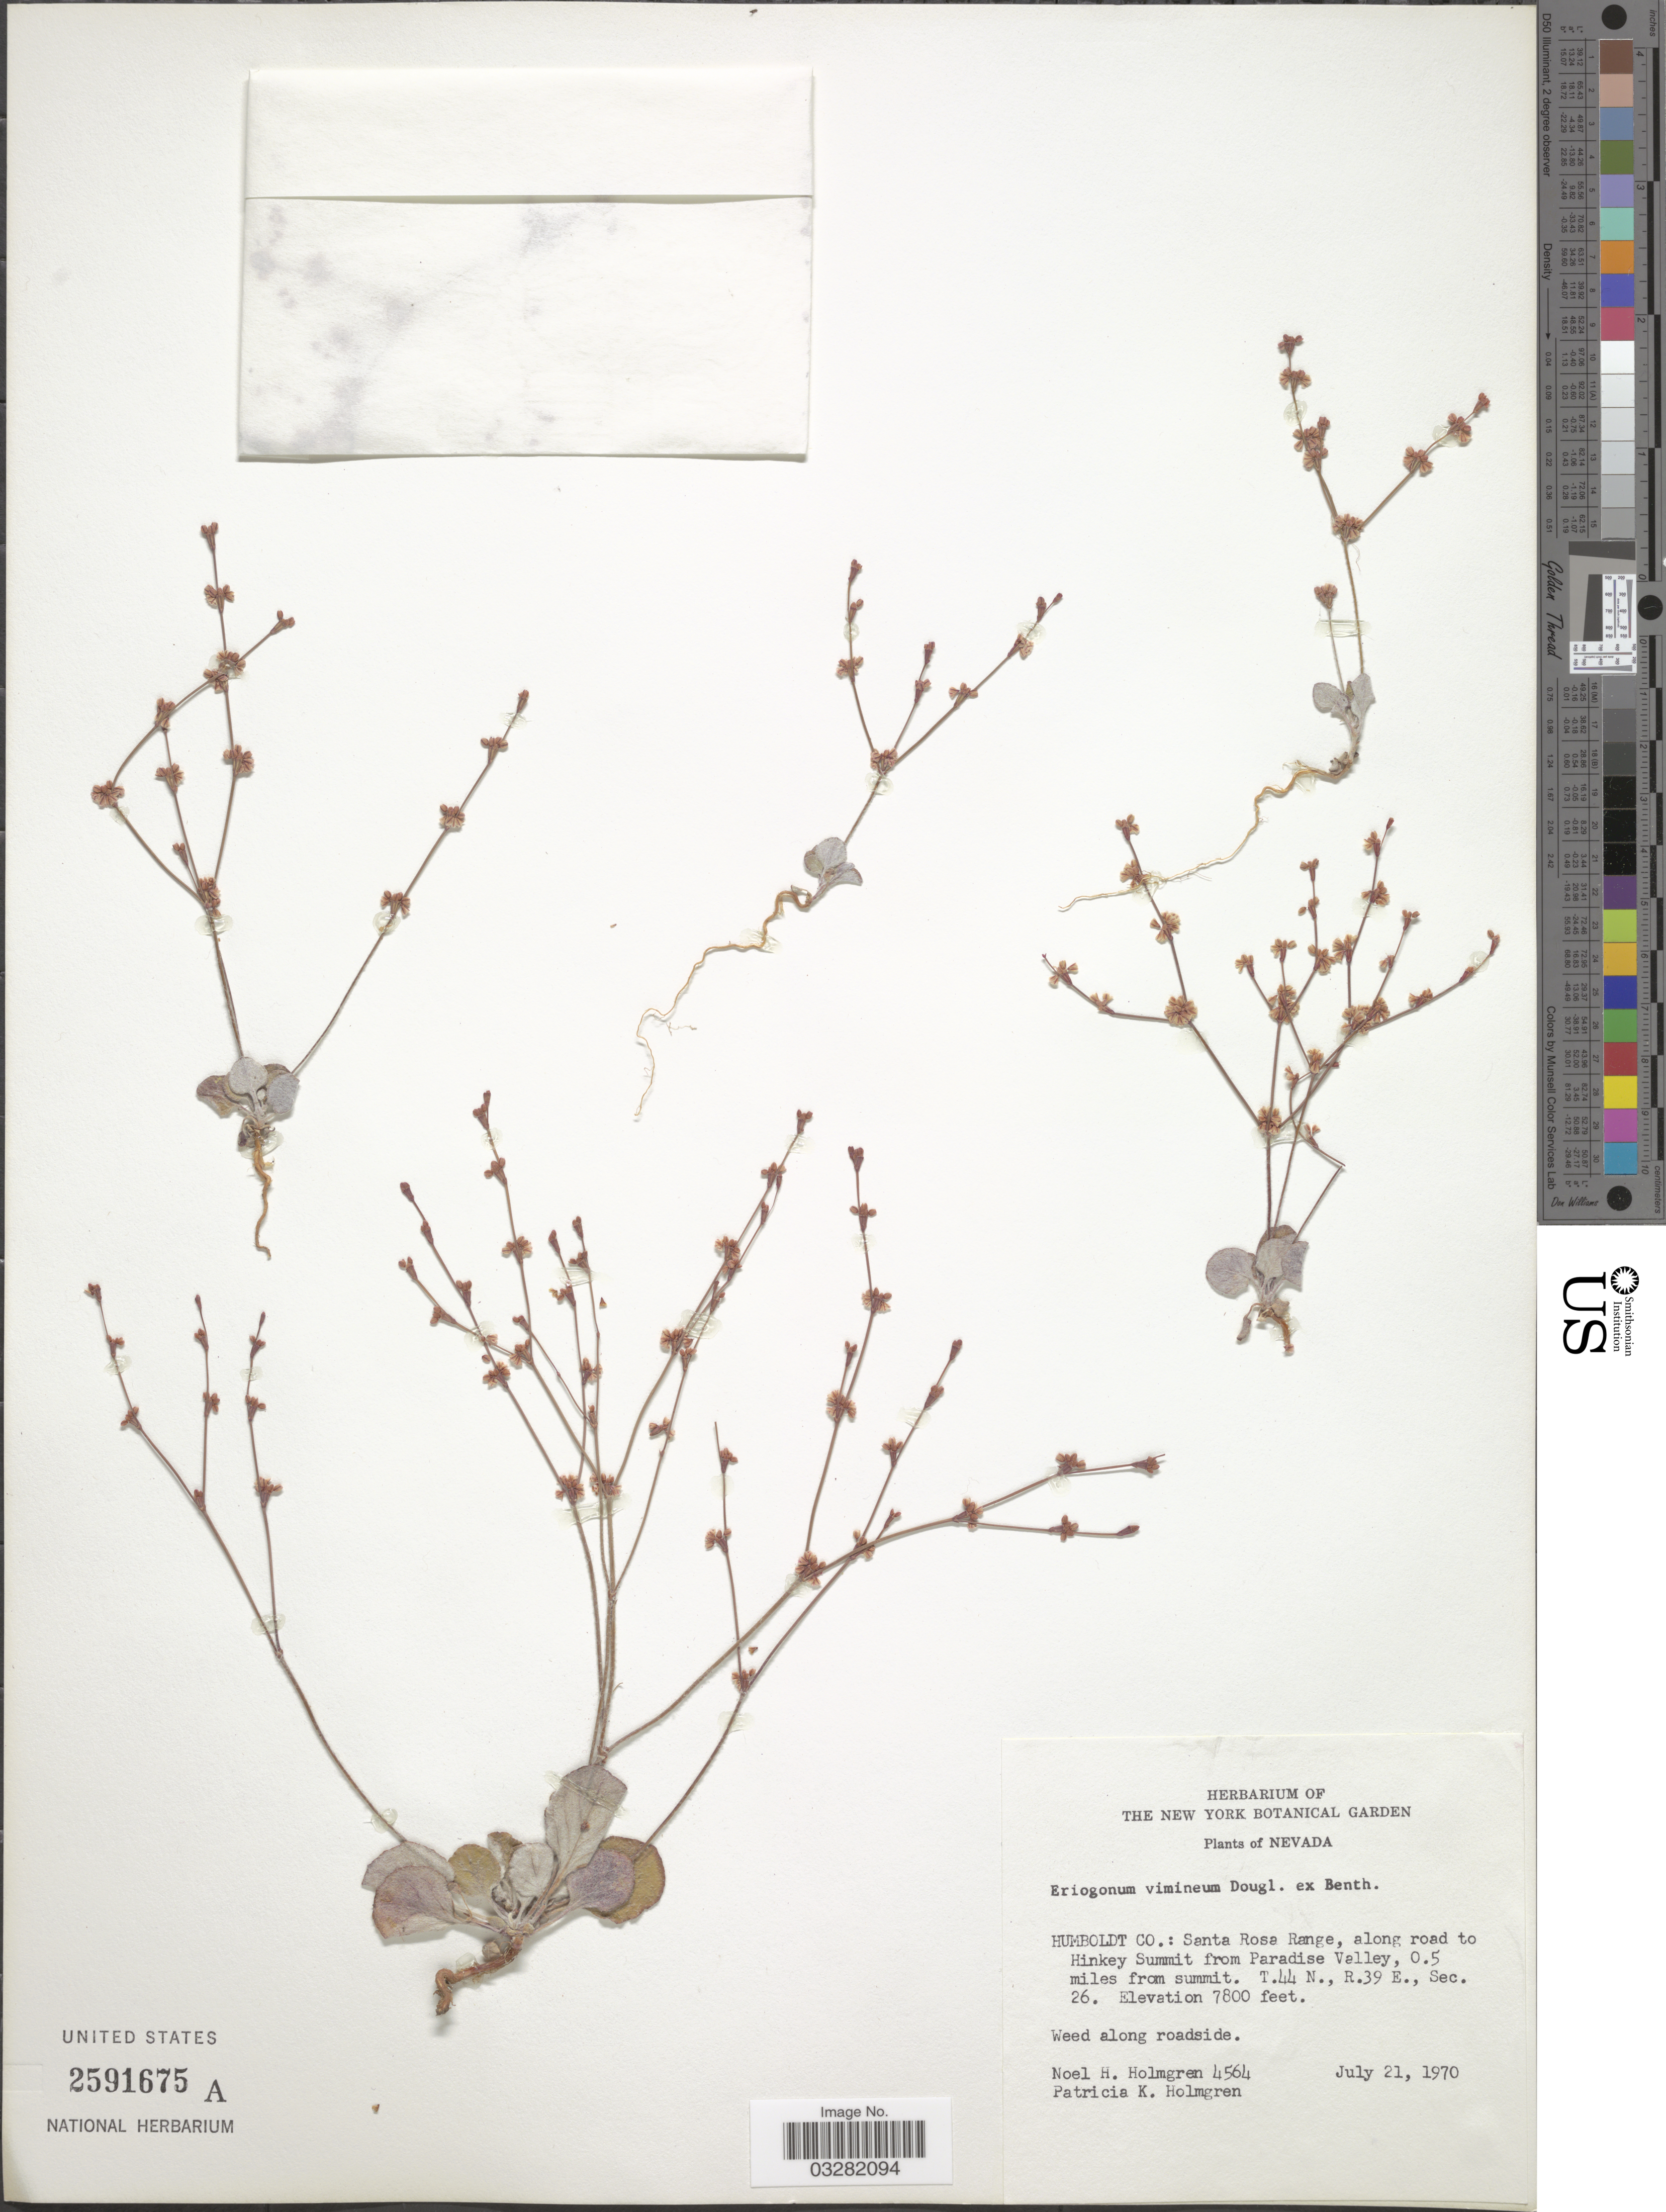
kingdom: Plantae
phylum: Tracheophyta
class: Magnoliopsida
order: Caryophyllales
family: Polygonaceae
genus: Eriogonum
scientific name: Eriogonum vimineum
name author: Douglas ex Benth.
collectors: N. H. Holmgren & P. K. Holmgren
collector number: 4564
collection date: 1970-07-21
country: United States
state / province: Nevada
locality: Humboldt Co.: Santa Rosa, along road to Hinkey Summit from Paradise Valley, 0.5 miles from summit. T.44 N., R.39 E., Sec. 26.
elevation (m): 2377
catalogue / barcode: US 2591675A